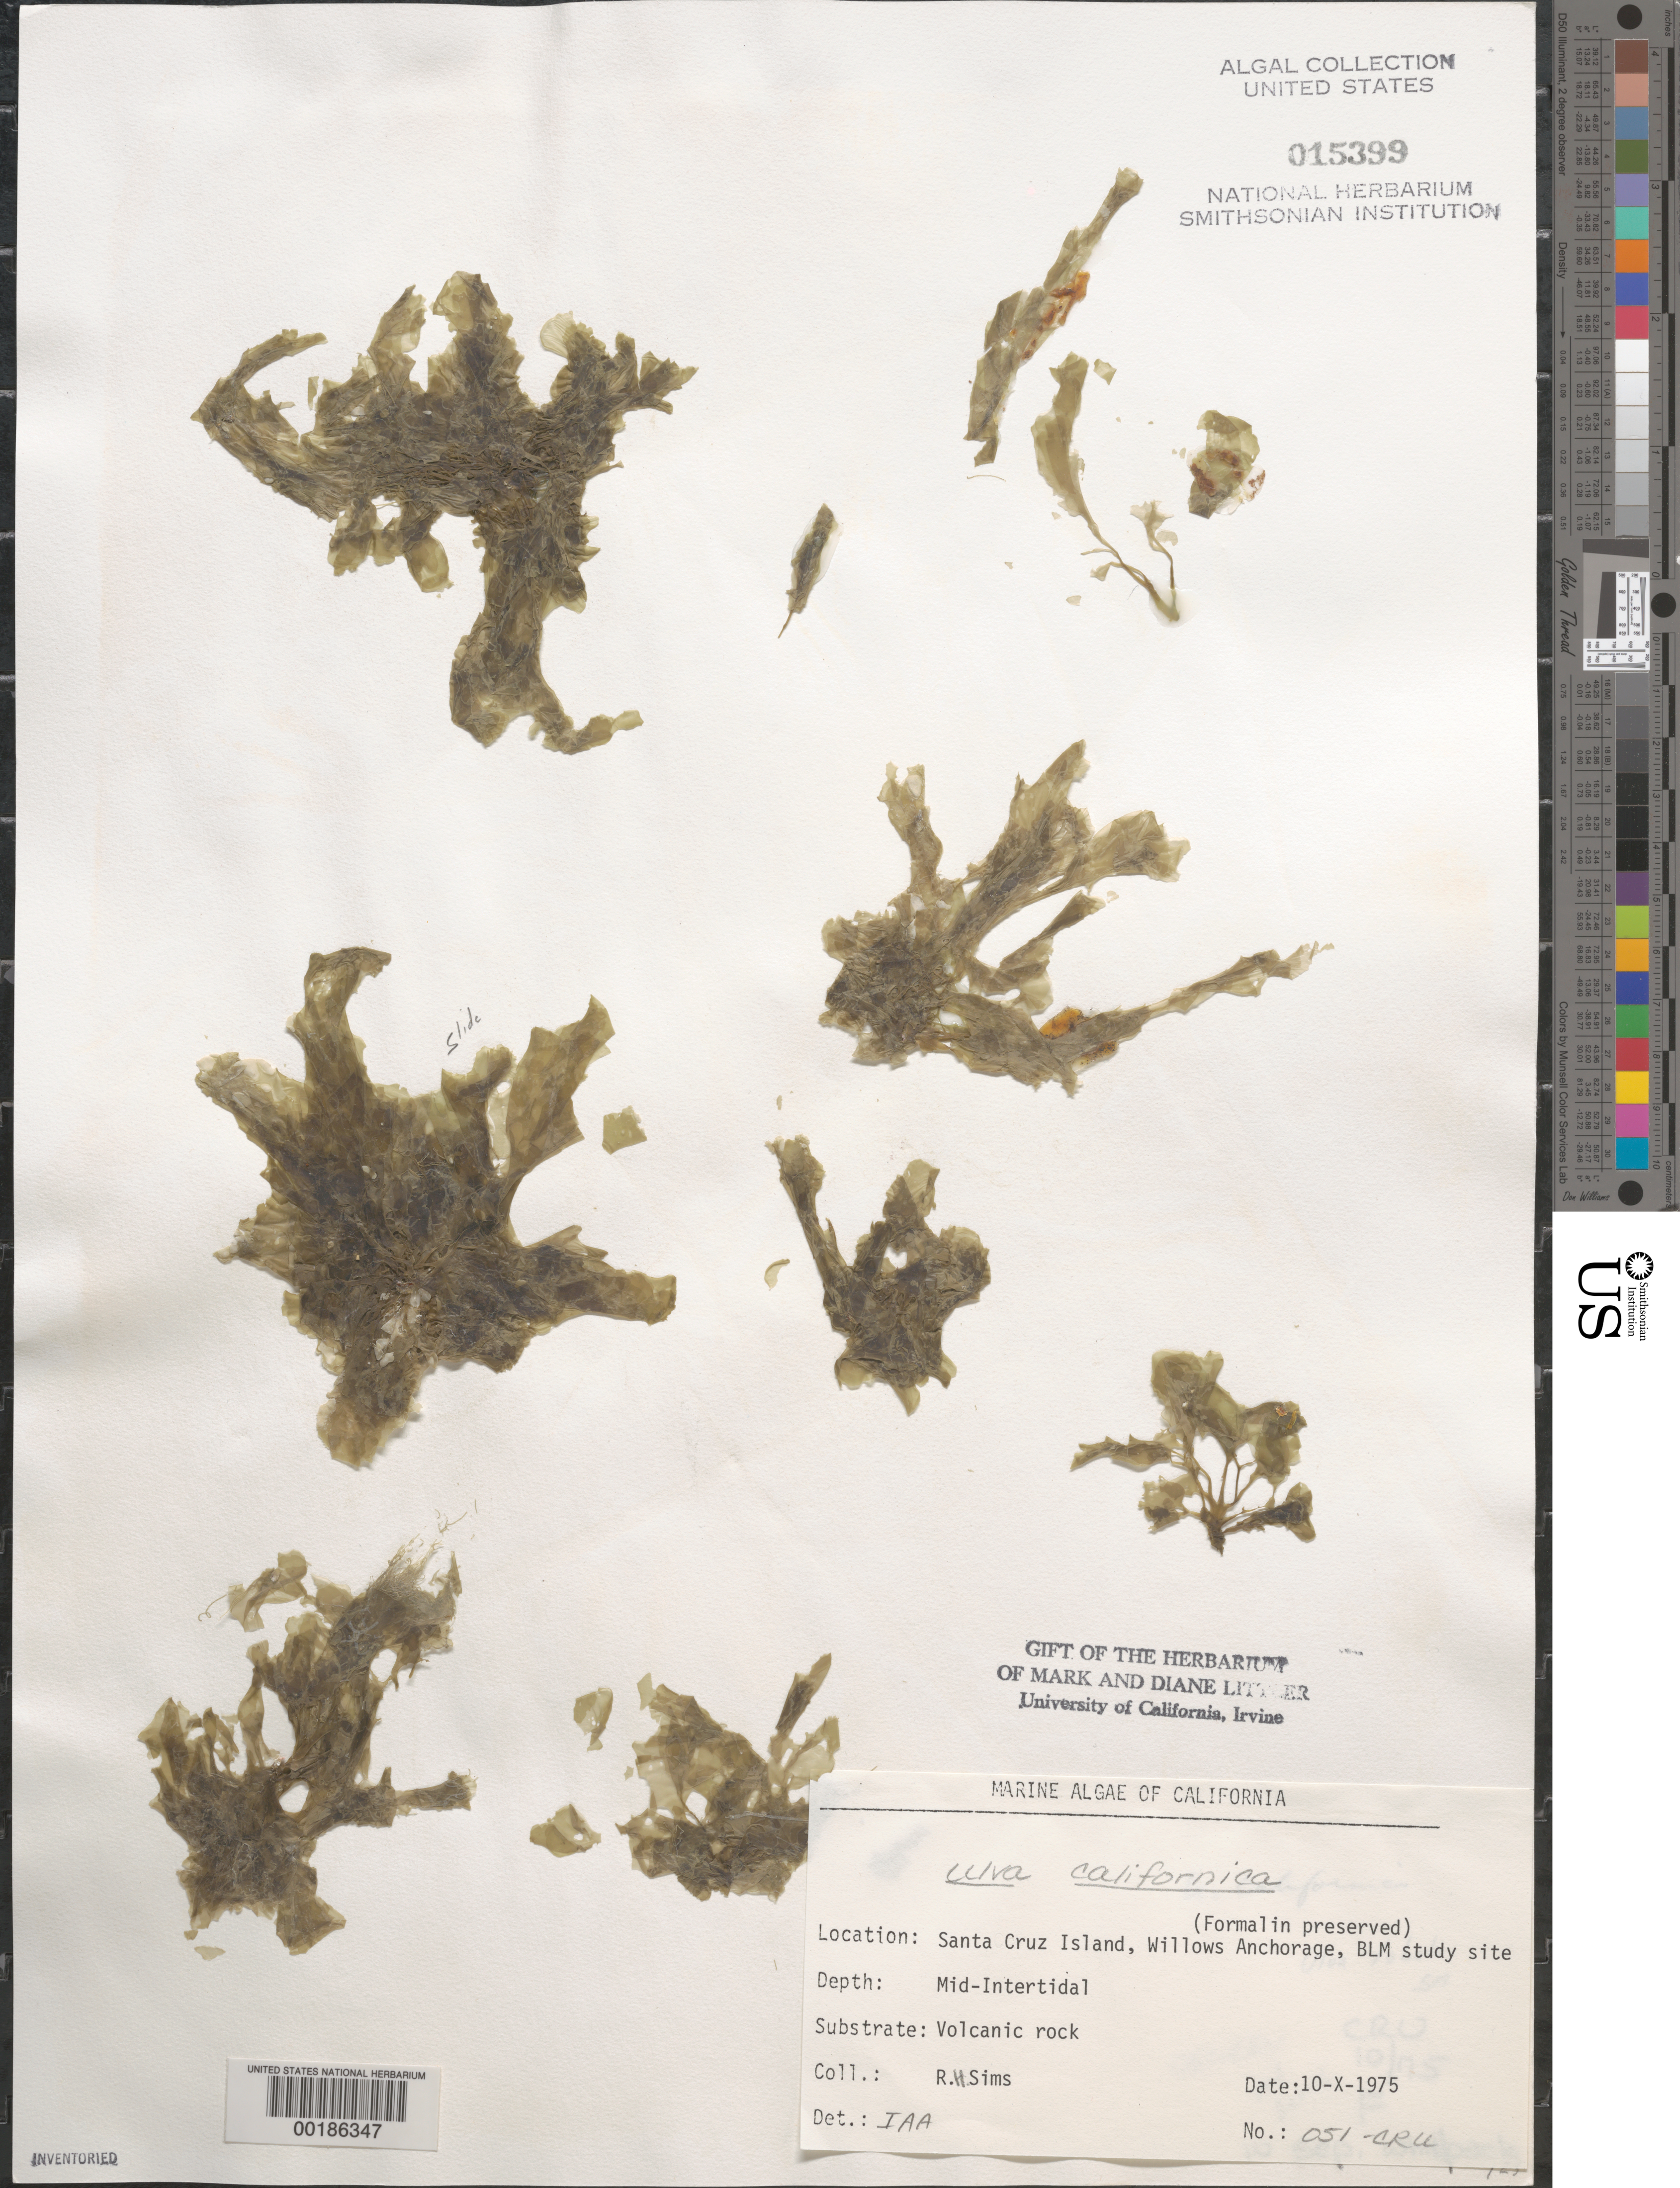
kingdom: Plantae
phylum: Chlorophyta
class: Ulvophyceae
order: Ulvales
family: Ulvaceae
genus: Ulva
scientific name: Ulva californica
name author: N.Wille in Collins et al.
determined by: Abbott, Isabella A.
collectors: R. H. Sims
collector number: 051-cru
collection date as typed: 10 Oct 1975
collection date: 1975-10-10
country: United States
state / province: California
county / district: Santa Barbara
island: Santa Cruz Island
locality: Willows Anchorage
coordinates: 33 57'38"N, 119 45'18"W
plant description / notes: BLM-SOCALBIGHT Rocky Intertidal Survey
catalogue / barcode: US 15399